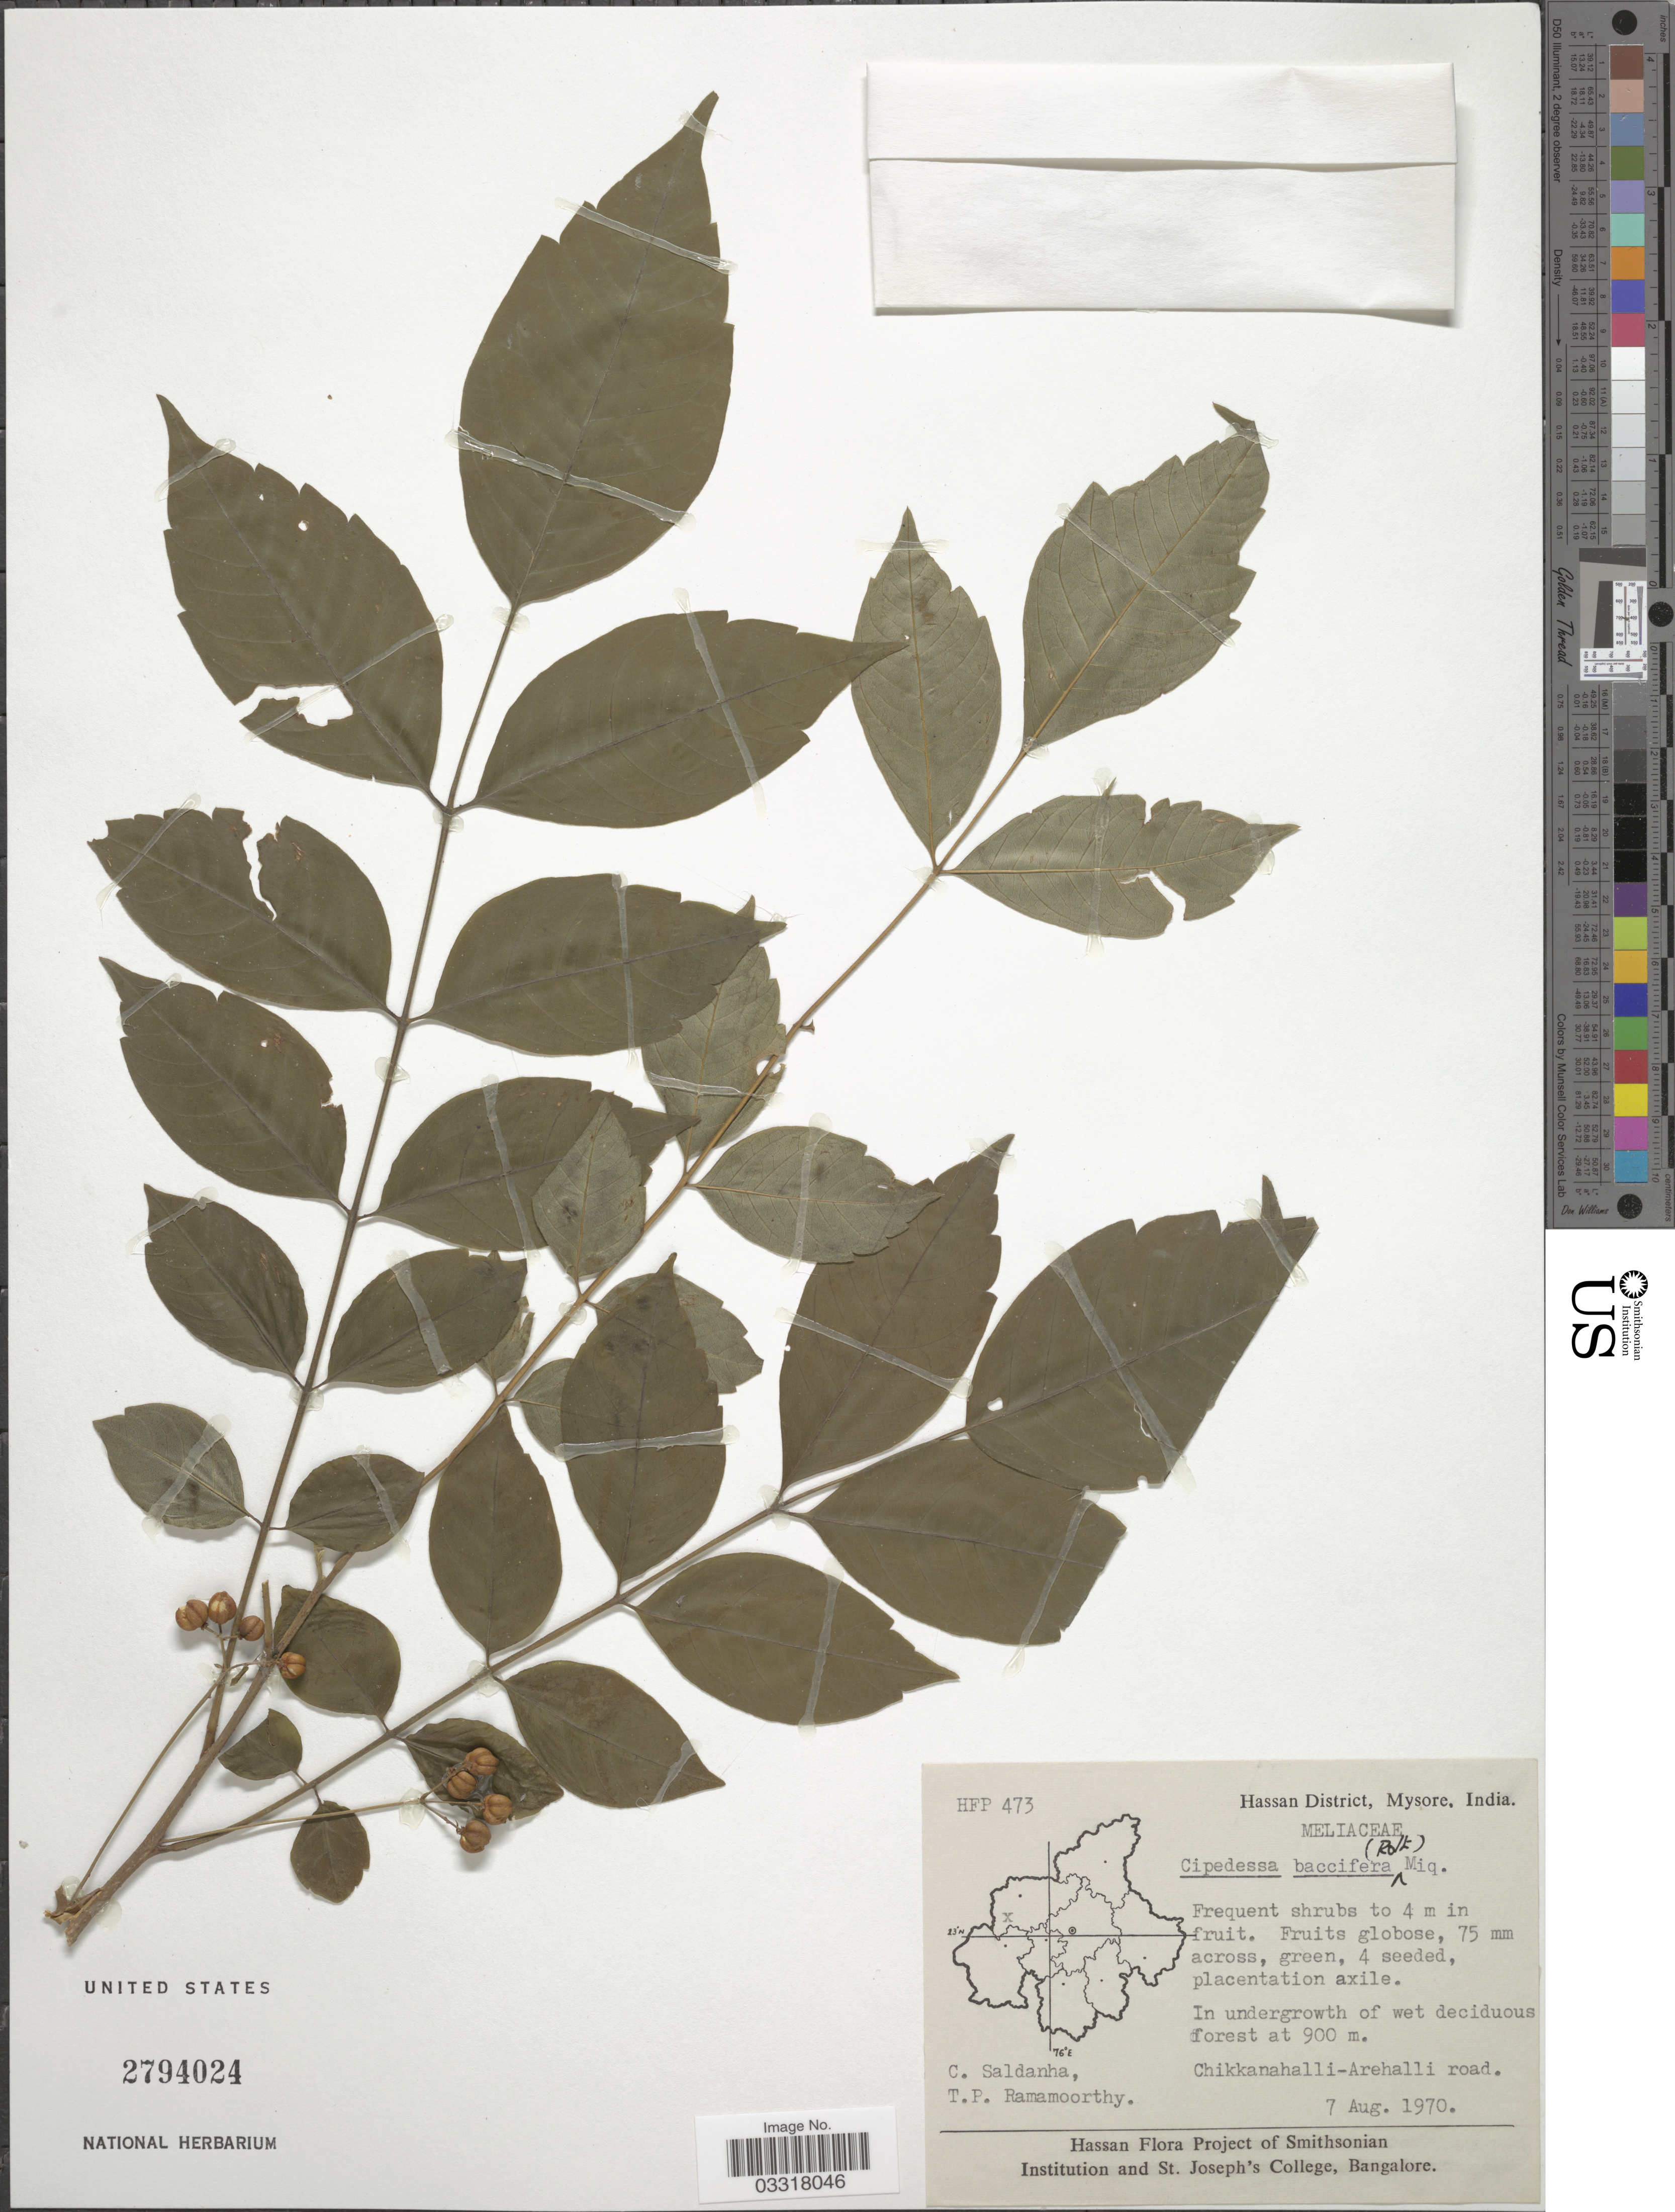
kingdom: Plantae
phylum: Tracheophyta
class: Magnoliopsida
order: Sapindales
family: Meliaceae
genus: Cipadessa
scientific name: Cipadessa baccifera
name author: Miq.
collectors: C. Saldanha & T. P. Ramamoorthy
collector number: HFP473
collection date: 1970-08-07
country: India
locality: Hassan District, Mysore. Chikkanahalli-Arehalli road.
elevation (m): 900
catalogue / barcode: US 2794024